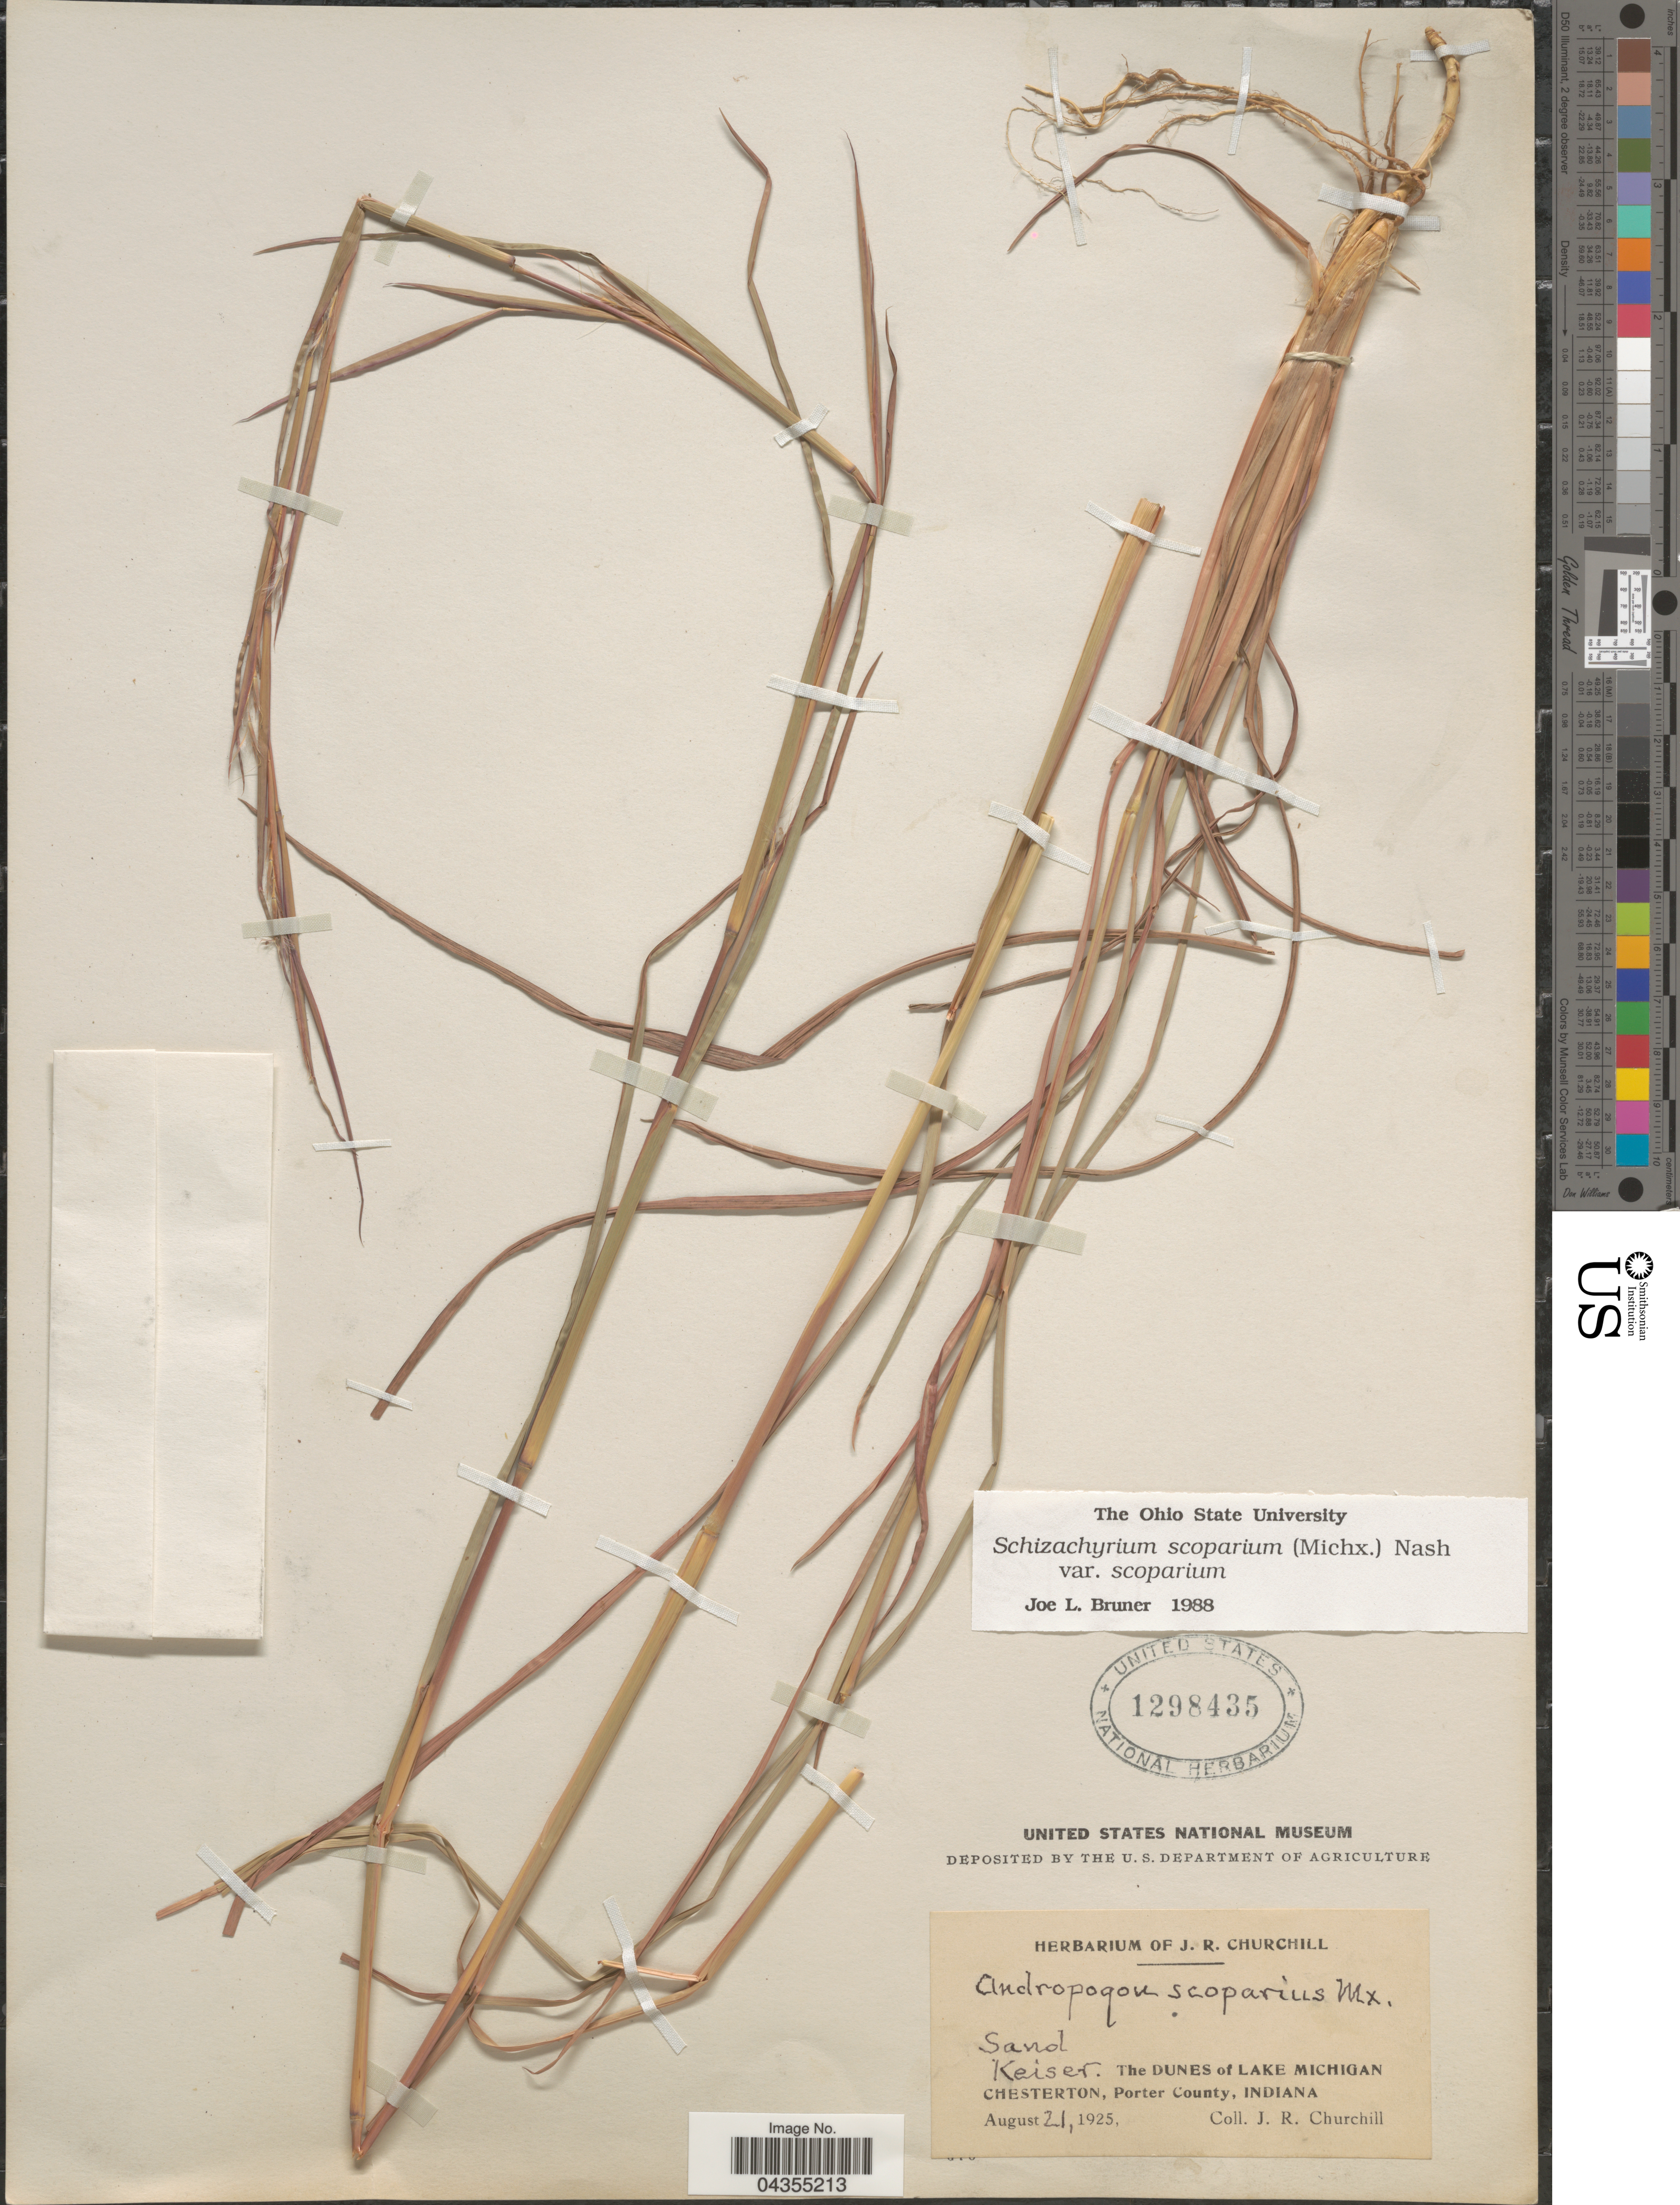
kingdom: Plantae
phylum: Tracheophyta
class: Liliopsida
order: Poales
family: Poaceae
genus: Schizachyrium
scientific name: Schizachyrium scoparium var. scoparium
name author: (Michx.) Nash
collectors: J. Churchill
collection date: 1925-08-21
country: United States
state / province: Indiana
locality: Keiser, The Dunes of Lake Michigan. Chesterton, Porter County.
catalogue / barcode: US 1298435